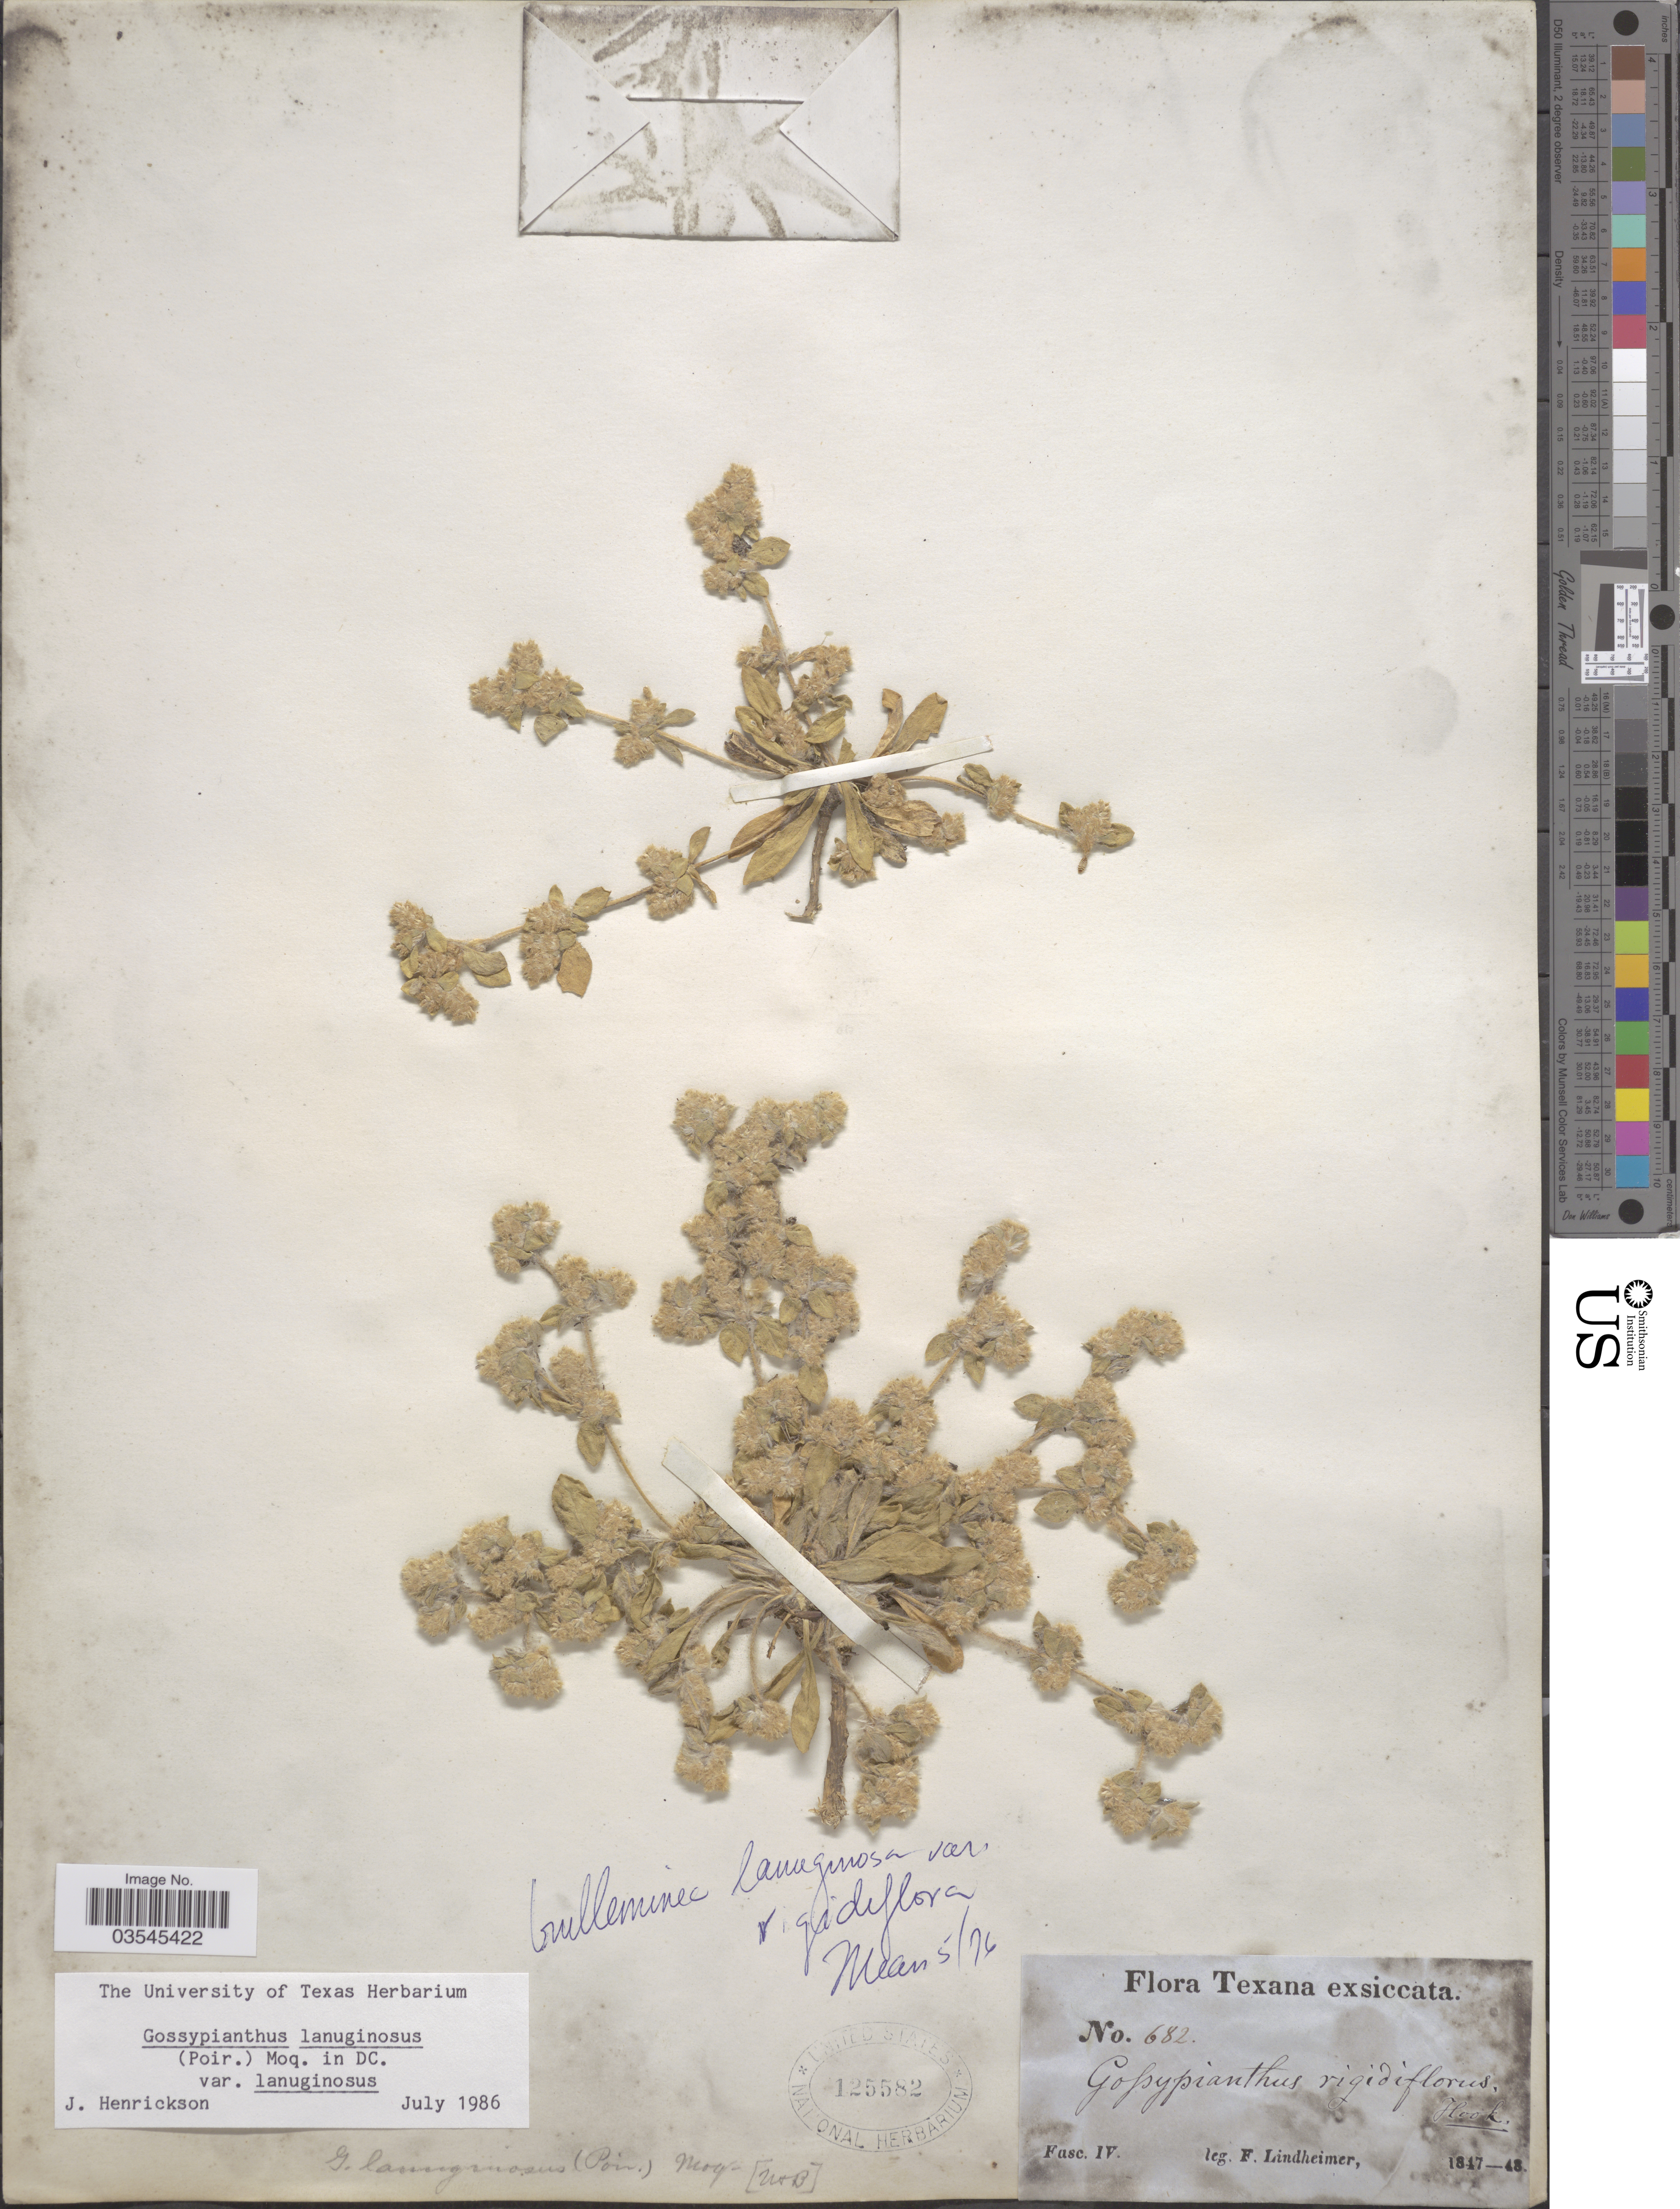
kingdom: Plantae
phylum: Tracheophyta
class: Magnoliopsida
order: Caryophyllales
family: Amaranthaceae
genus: Guilleminea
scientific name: Guilleminea lanuginosa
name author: (Poir.) Benth. & Hook. f.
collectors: F. Lindheimer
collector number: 682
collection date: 1847/1848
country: United States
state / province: Texas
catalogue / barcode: US 125582